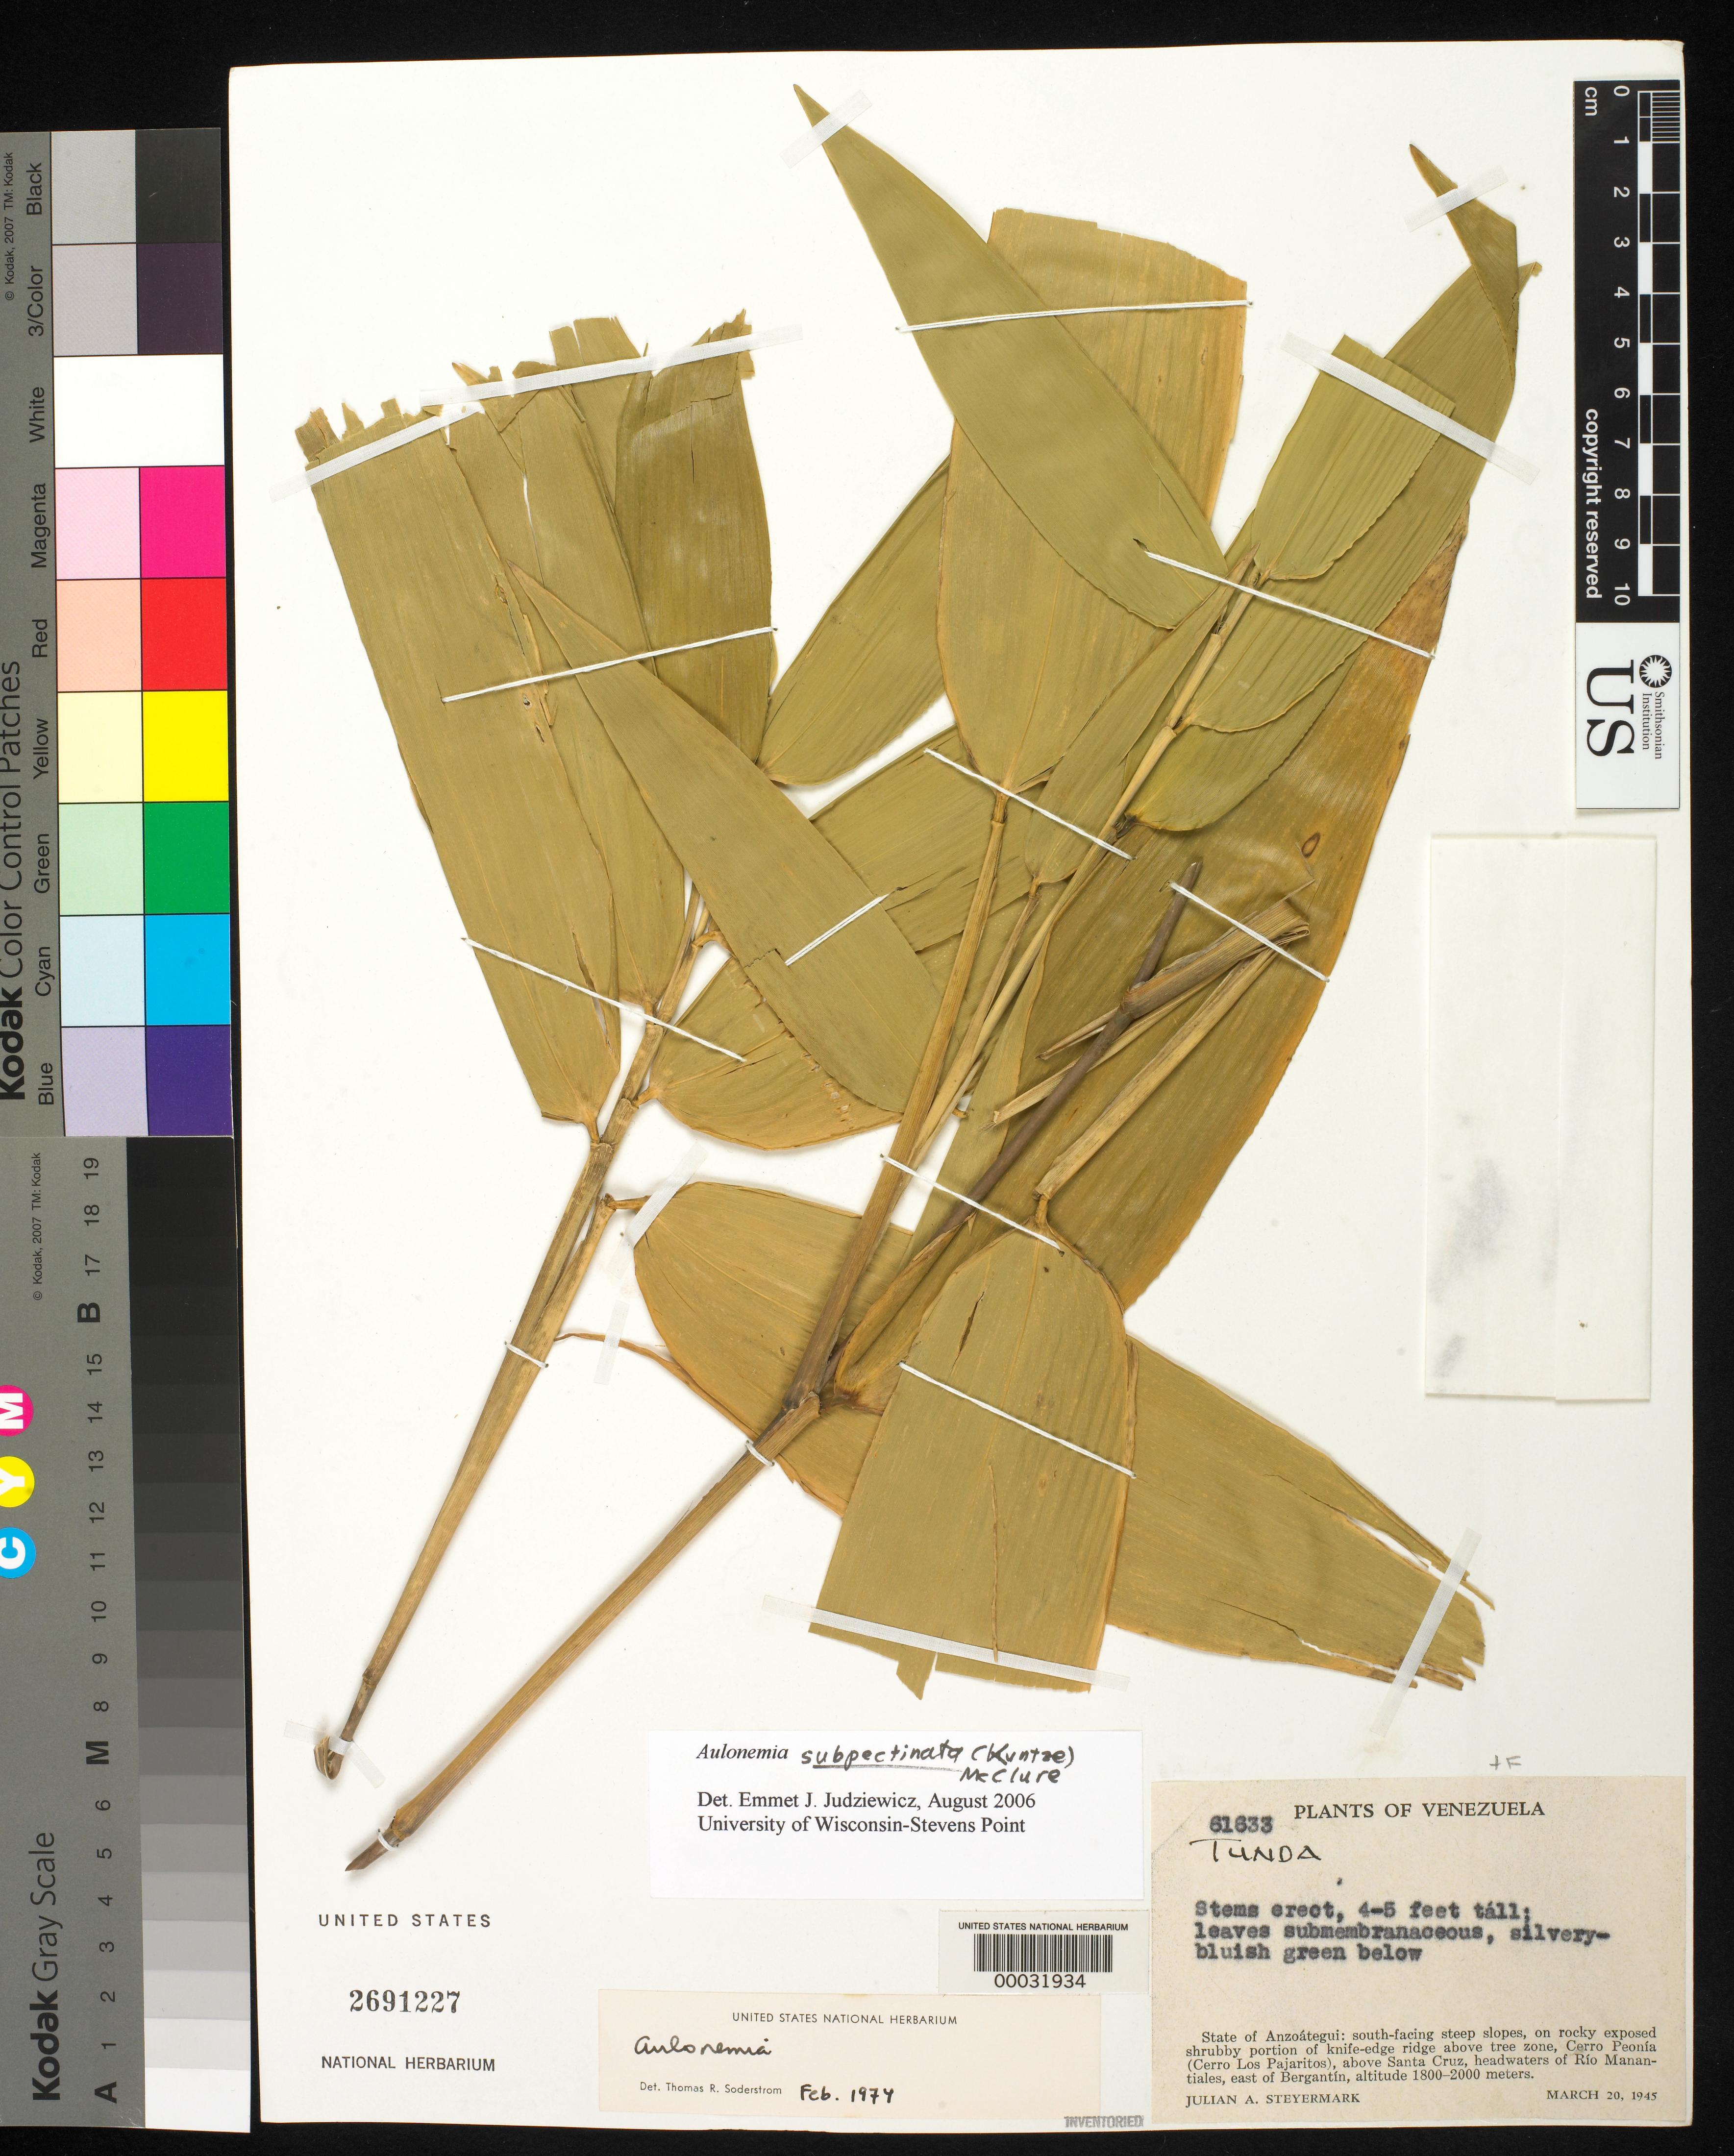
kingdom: Plantae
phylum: Tracheophyta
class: Liliopsida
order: Poales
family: Poaceae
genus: Aulonemia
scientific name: Aulonemia subpectinata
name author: (Kuntze) McClure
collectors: J. Steyermark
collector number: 61633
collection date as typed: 20 Mar 1945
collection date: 1945-03-20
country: Venezuela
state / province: Anzoategui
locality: Cerro Peonia, Santa Cruz, Rio Manantiales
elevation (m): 1800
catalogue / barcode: US 2691227